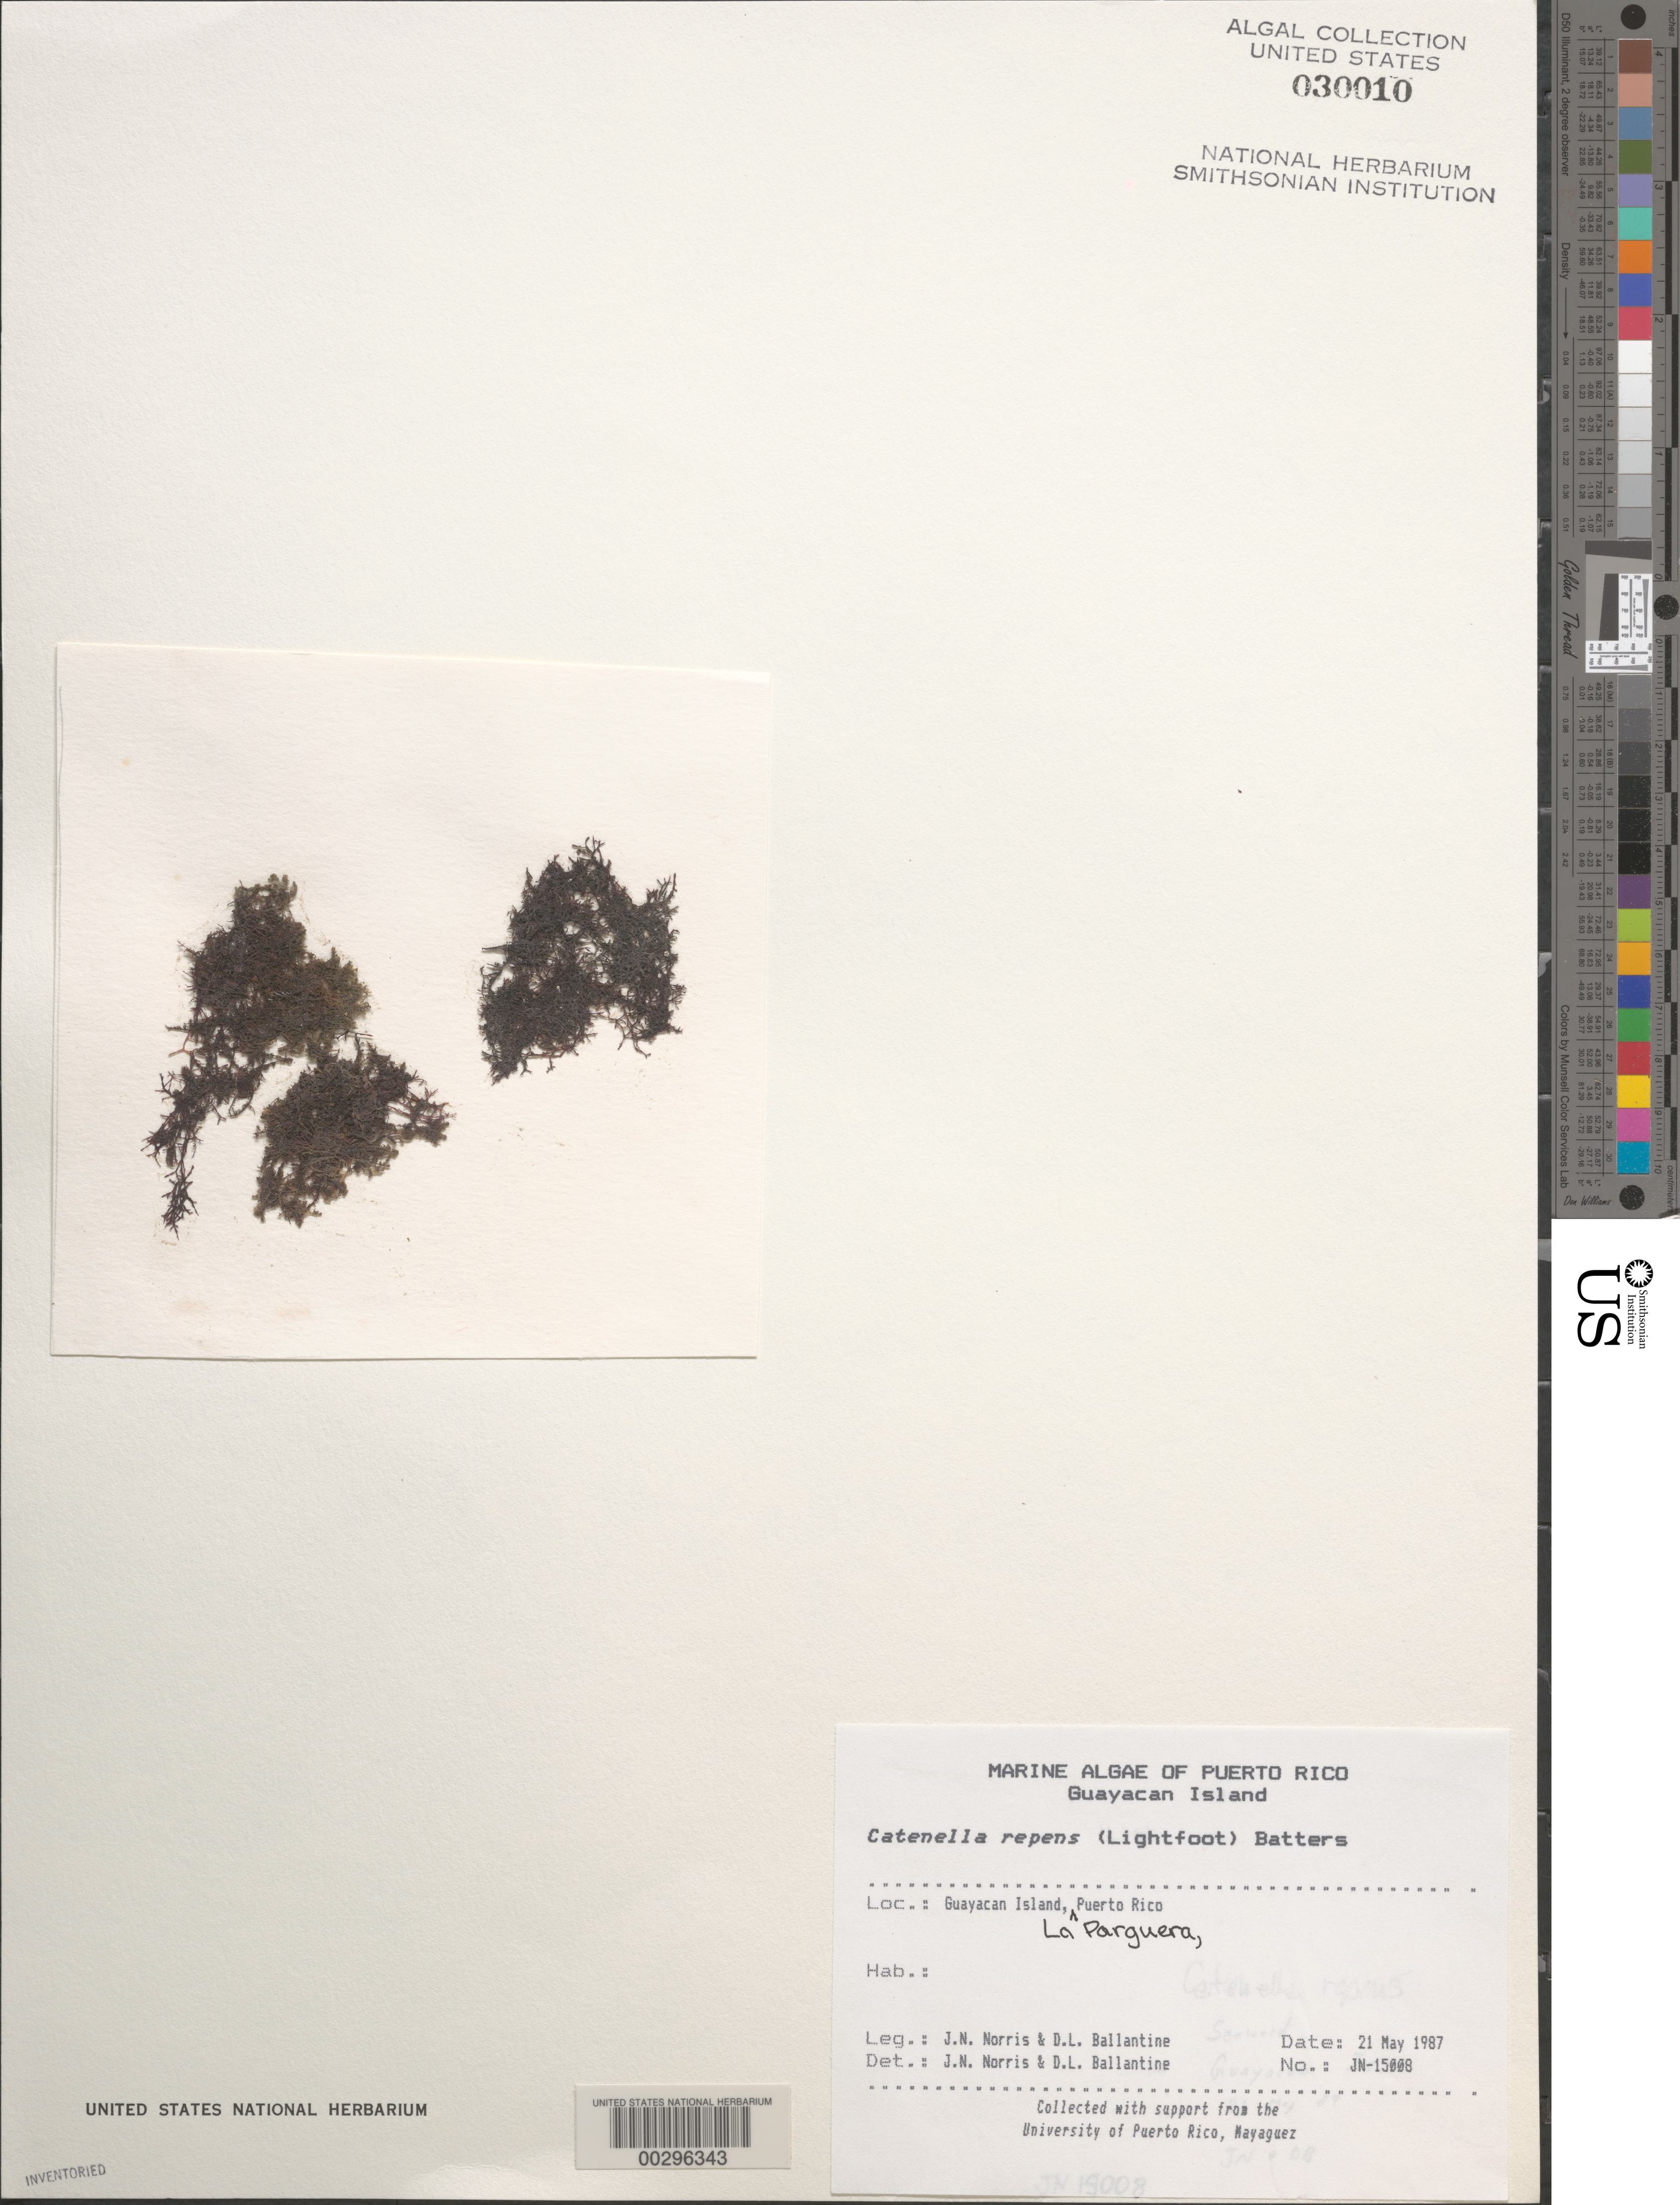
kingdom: Plantae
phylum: Rhodophyta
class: Florideophyceae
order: Gigartinales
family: Caulacanthaceae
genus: Catenella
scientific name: Catenella caespitosa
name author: (With.) L.M. Irvine in Parke & P.S. Dixon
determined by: Algae name updating Project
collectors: J. N. Norris & D.L. Ballantine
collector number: JN-15008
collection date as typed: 21 May 1987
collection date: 1987-05-21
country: Puerto Rico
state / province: Lajas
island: Guayacan Island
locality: La Parguera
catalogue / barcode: US 30010